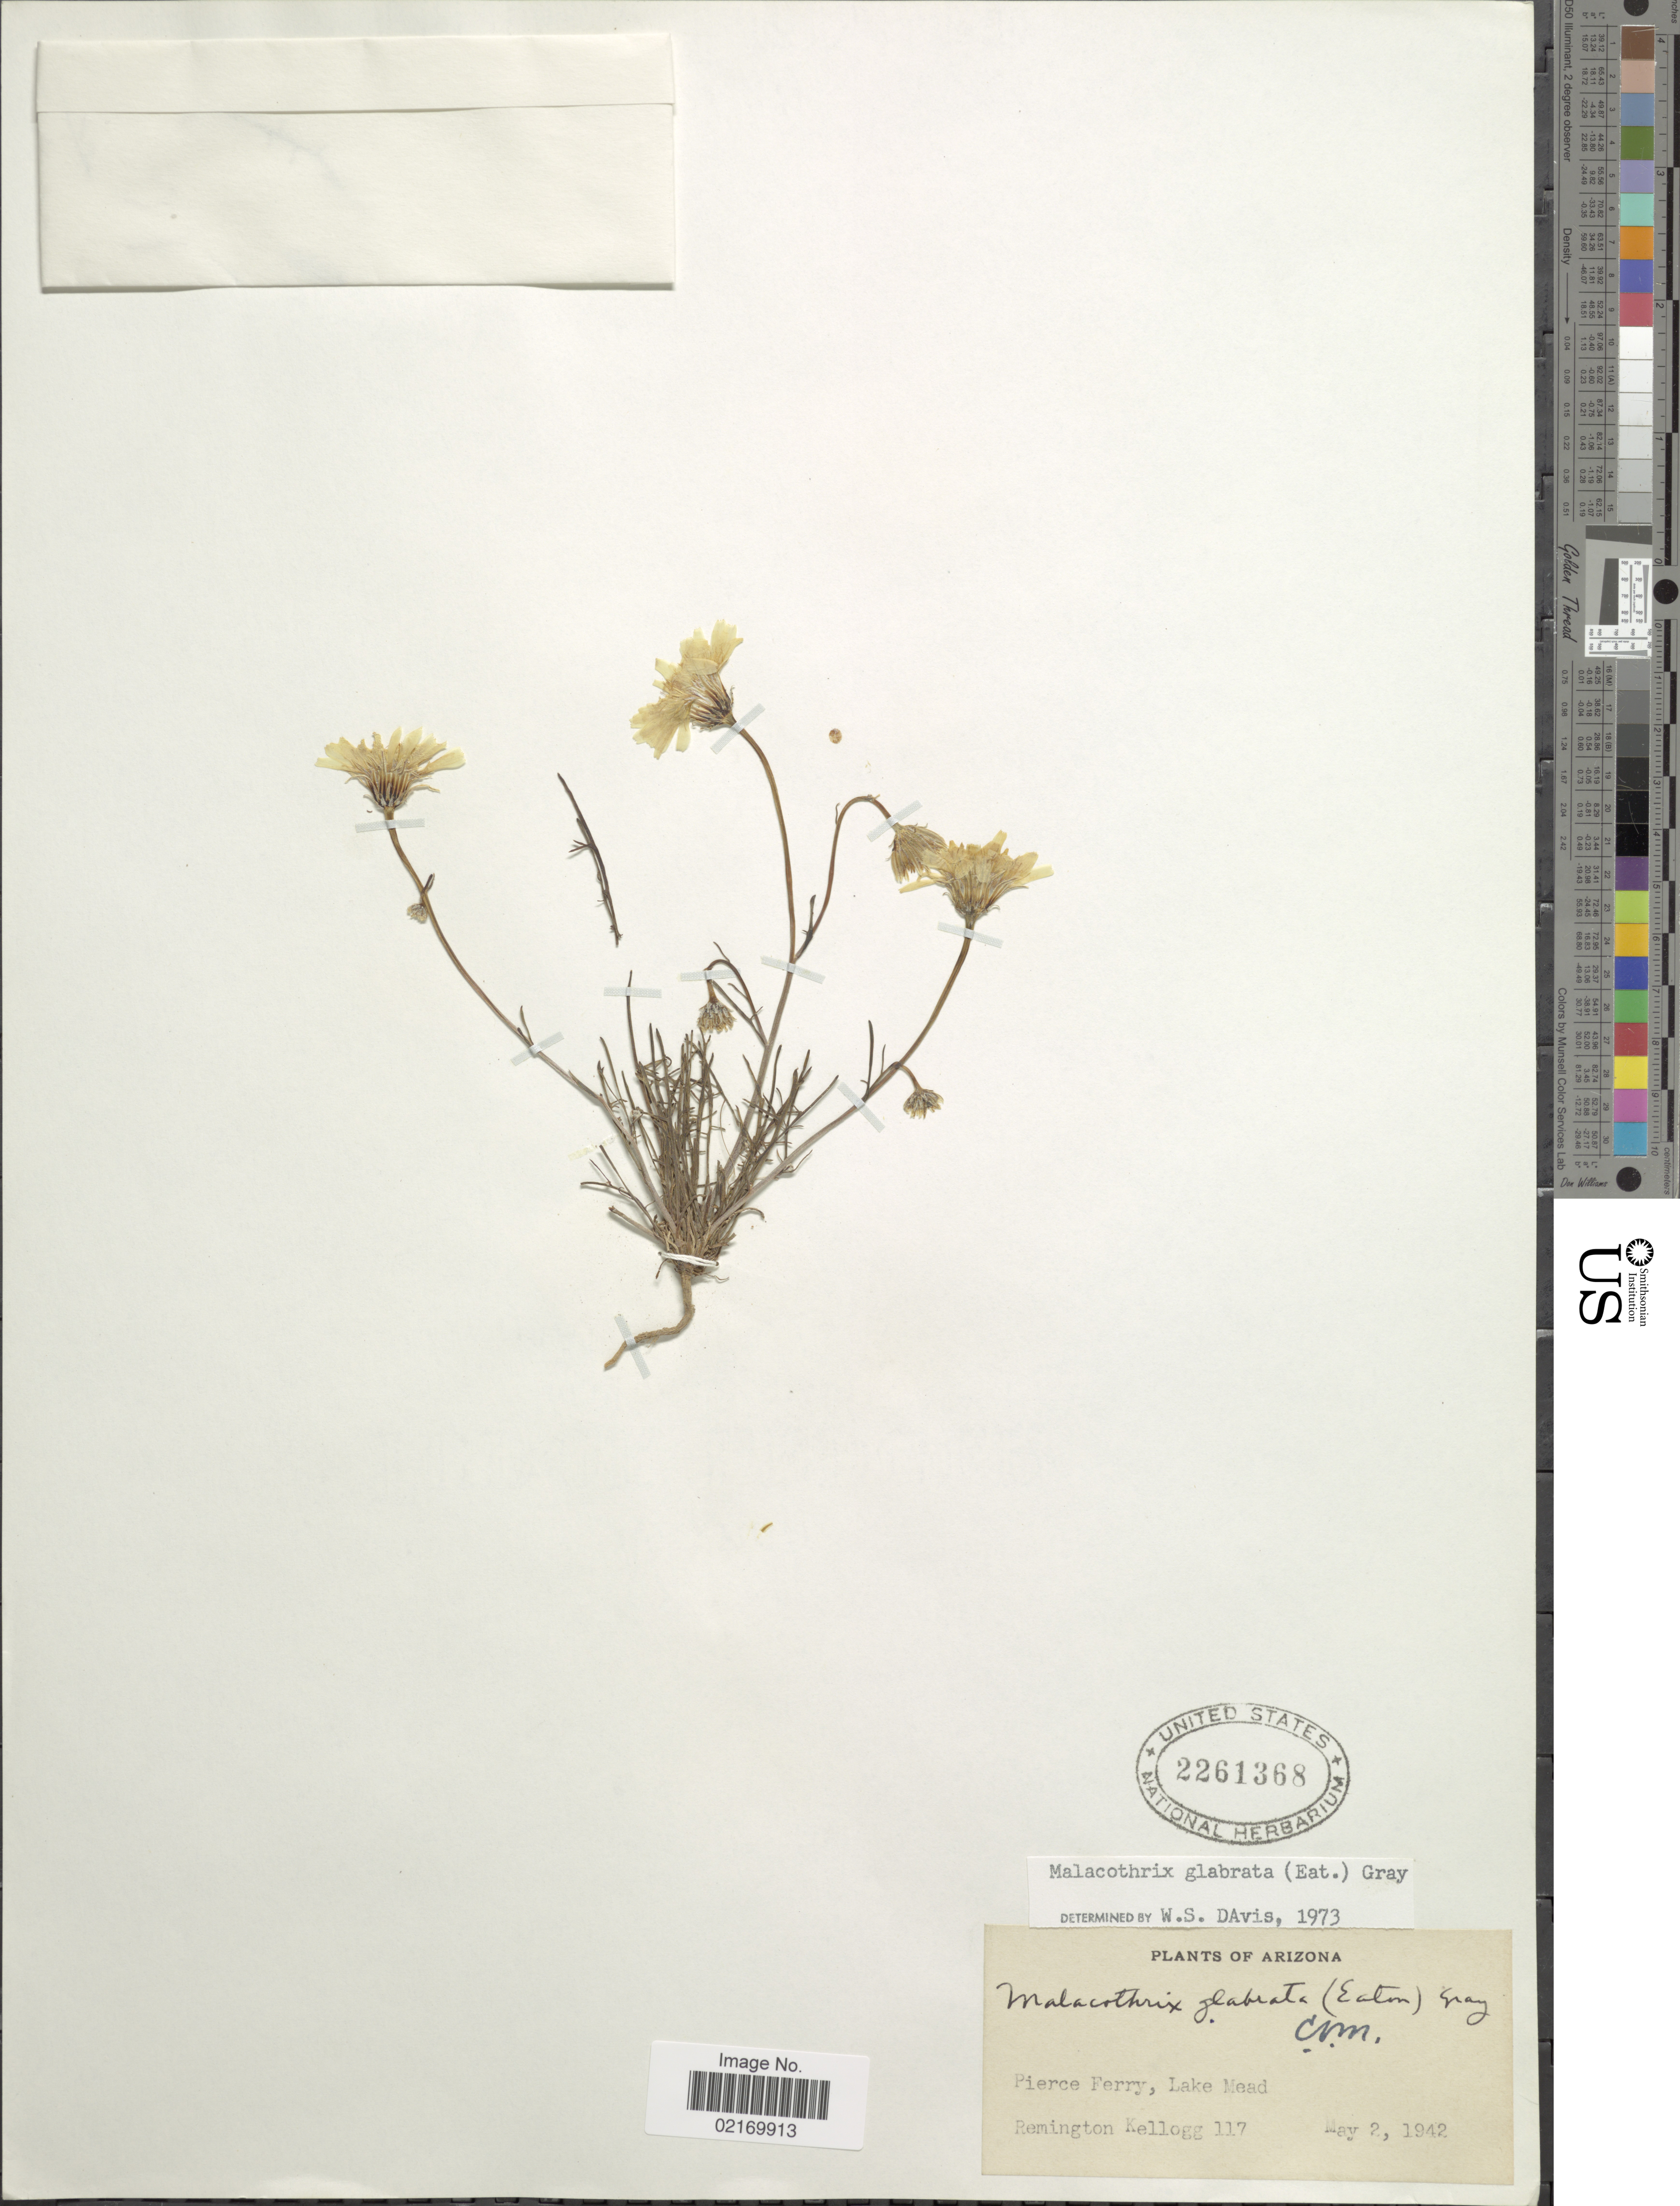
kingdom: Plantae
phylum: Tracheophyta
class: Magnoliopsida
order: Asterales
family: Asteraceae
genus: Malacothrix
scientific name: Malacothrix glabrata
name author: (A. Gray ex D.C. Eaton) A. Gray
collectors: R. Kellogg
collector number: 117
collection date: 1942-05-02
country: United States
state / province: Arizona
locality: Pierce Ferry, Lake Mead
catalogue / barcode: US 2261368